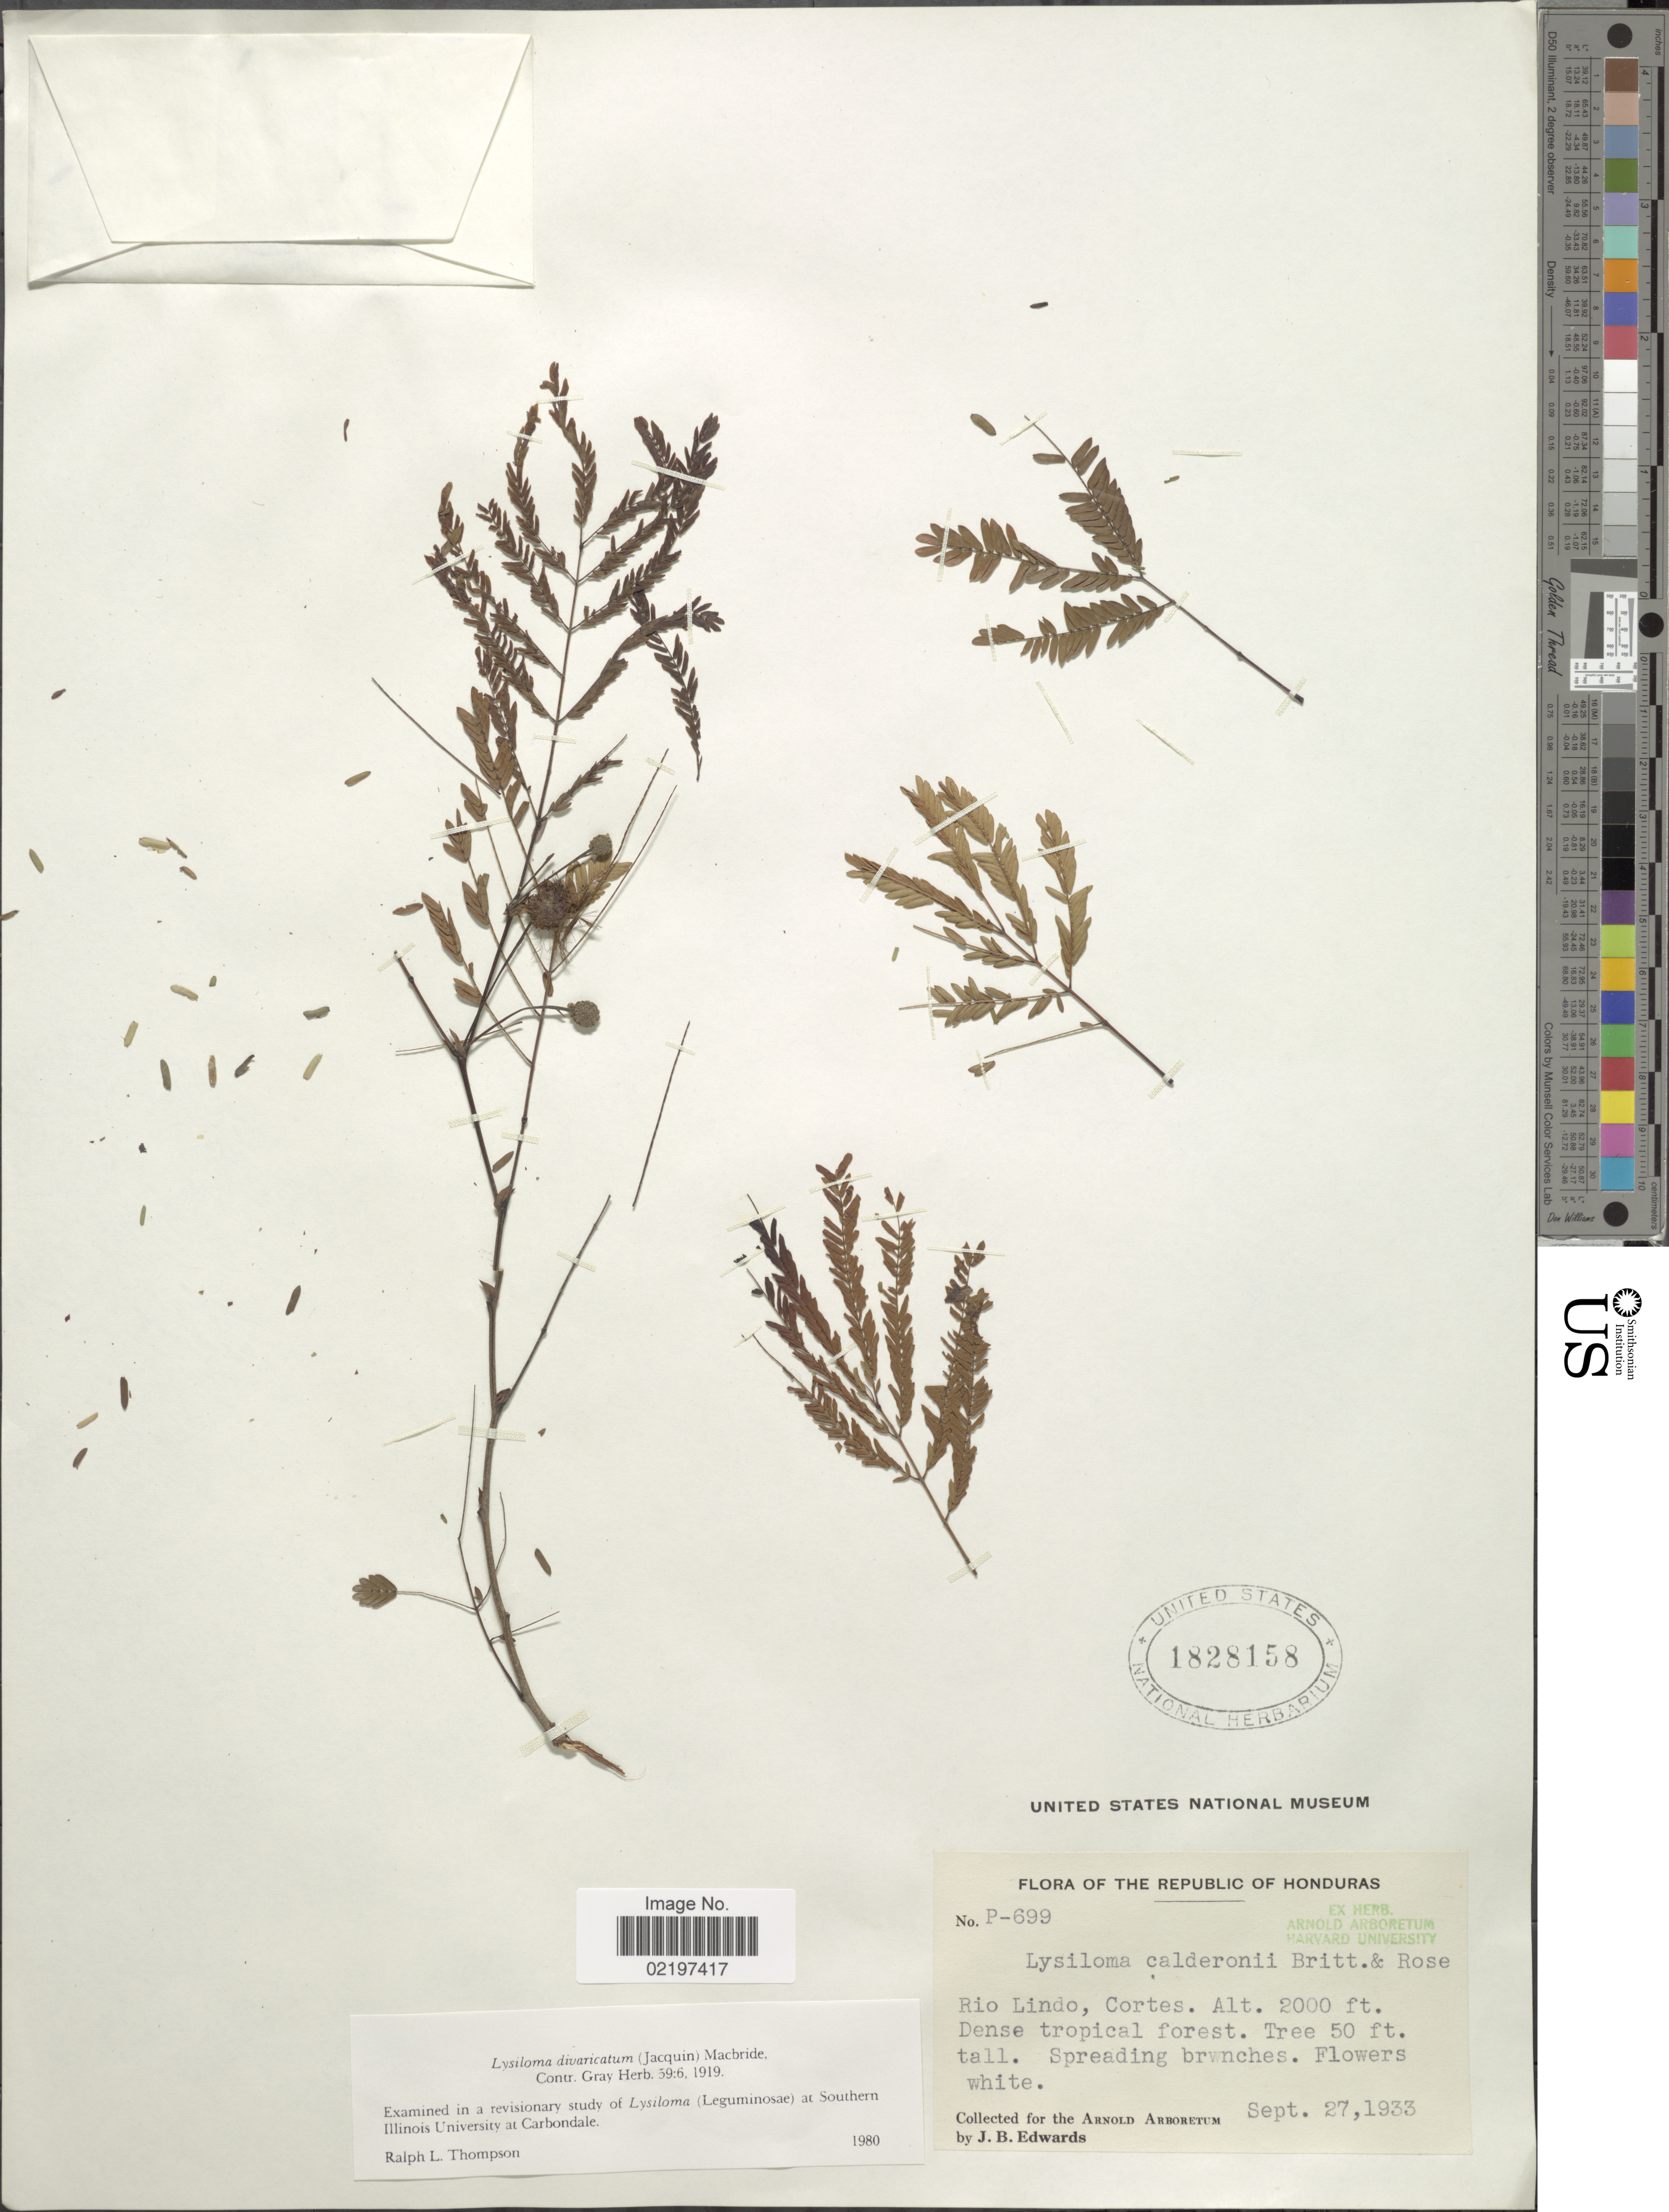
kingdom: Plantae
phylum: Tracheophyta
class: Magnoliopsida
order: Fabales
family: Fabaceae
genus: Lysiloma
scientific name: Lysiloma divaricatum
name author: (Jacq.) J.F. Macbr.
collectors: J. B. Edwards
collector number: P-699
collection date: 1933-09-27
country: Honduras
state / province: Cortés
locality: Rio Lindo, Dense tropical forest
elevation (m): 610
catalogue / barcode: US 1828158